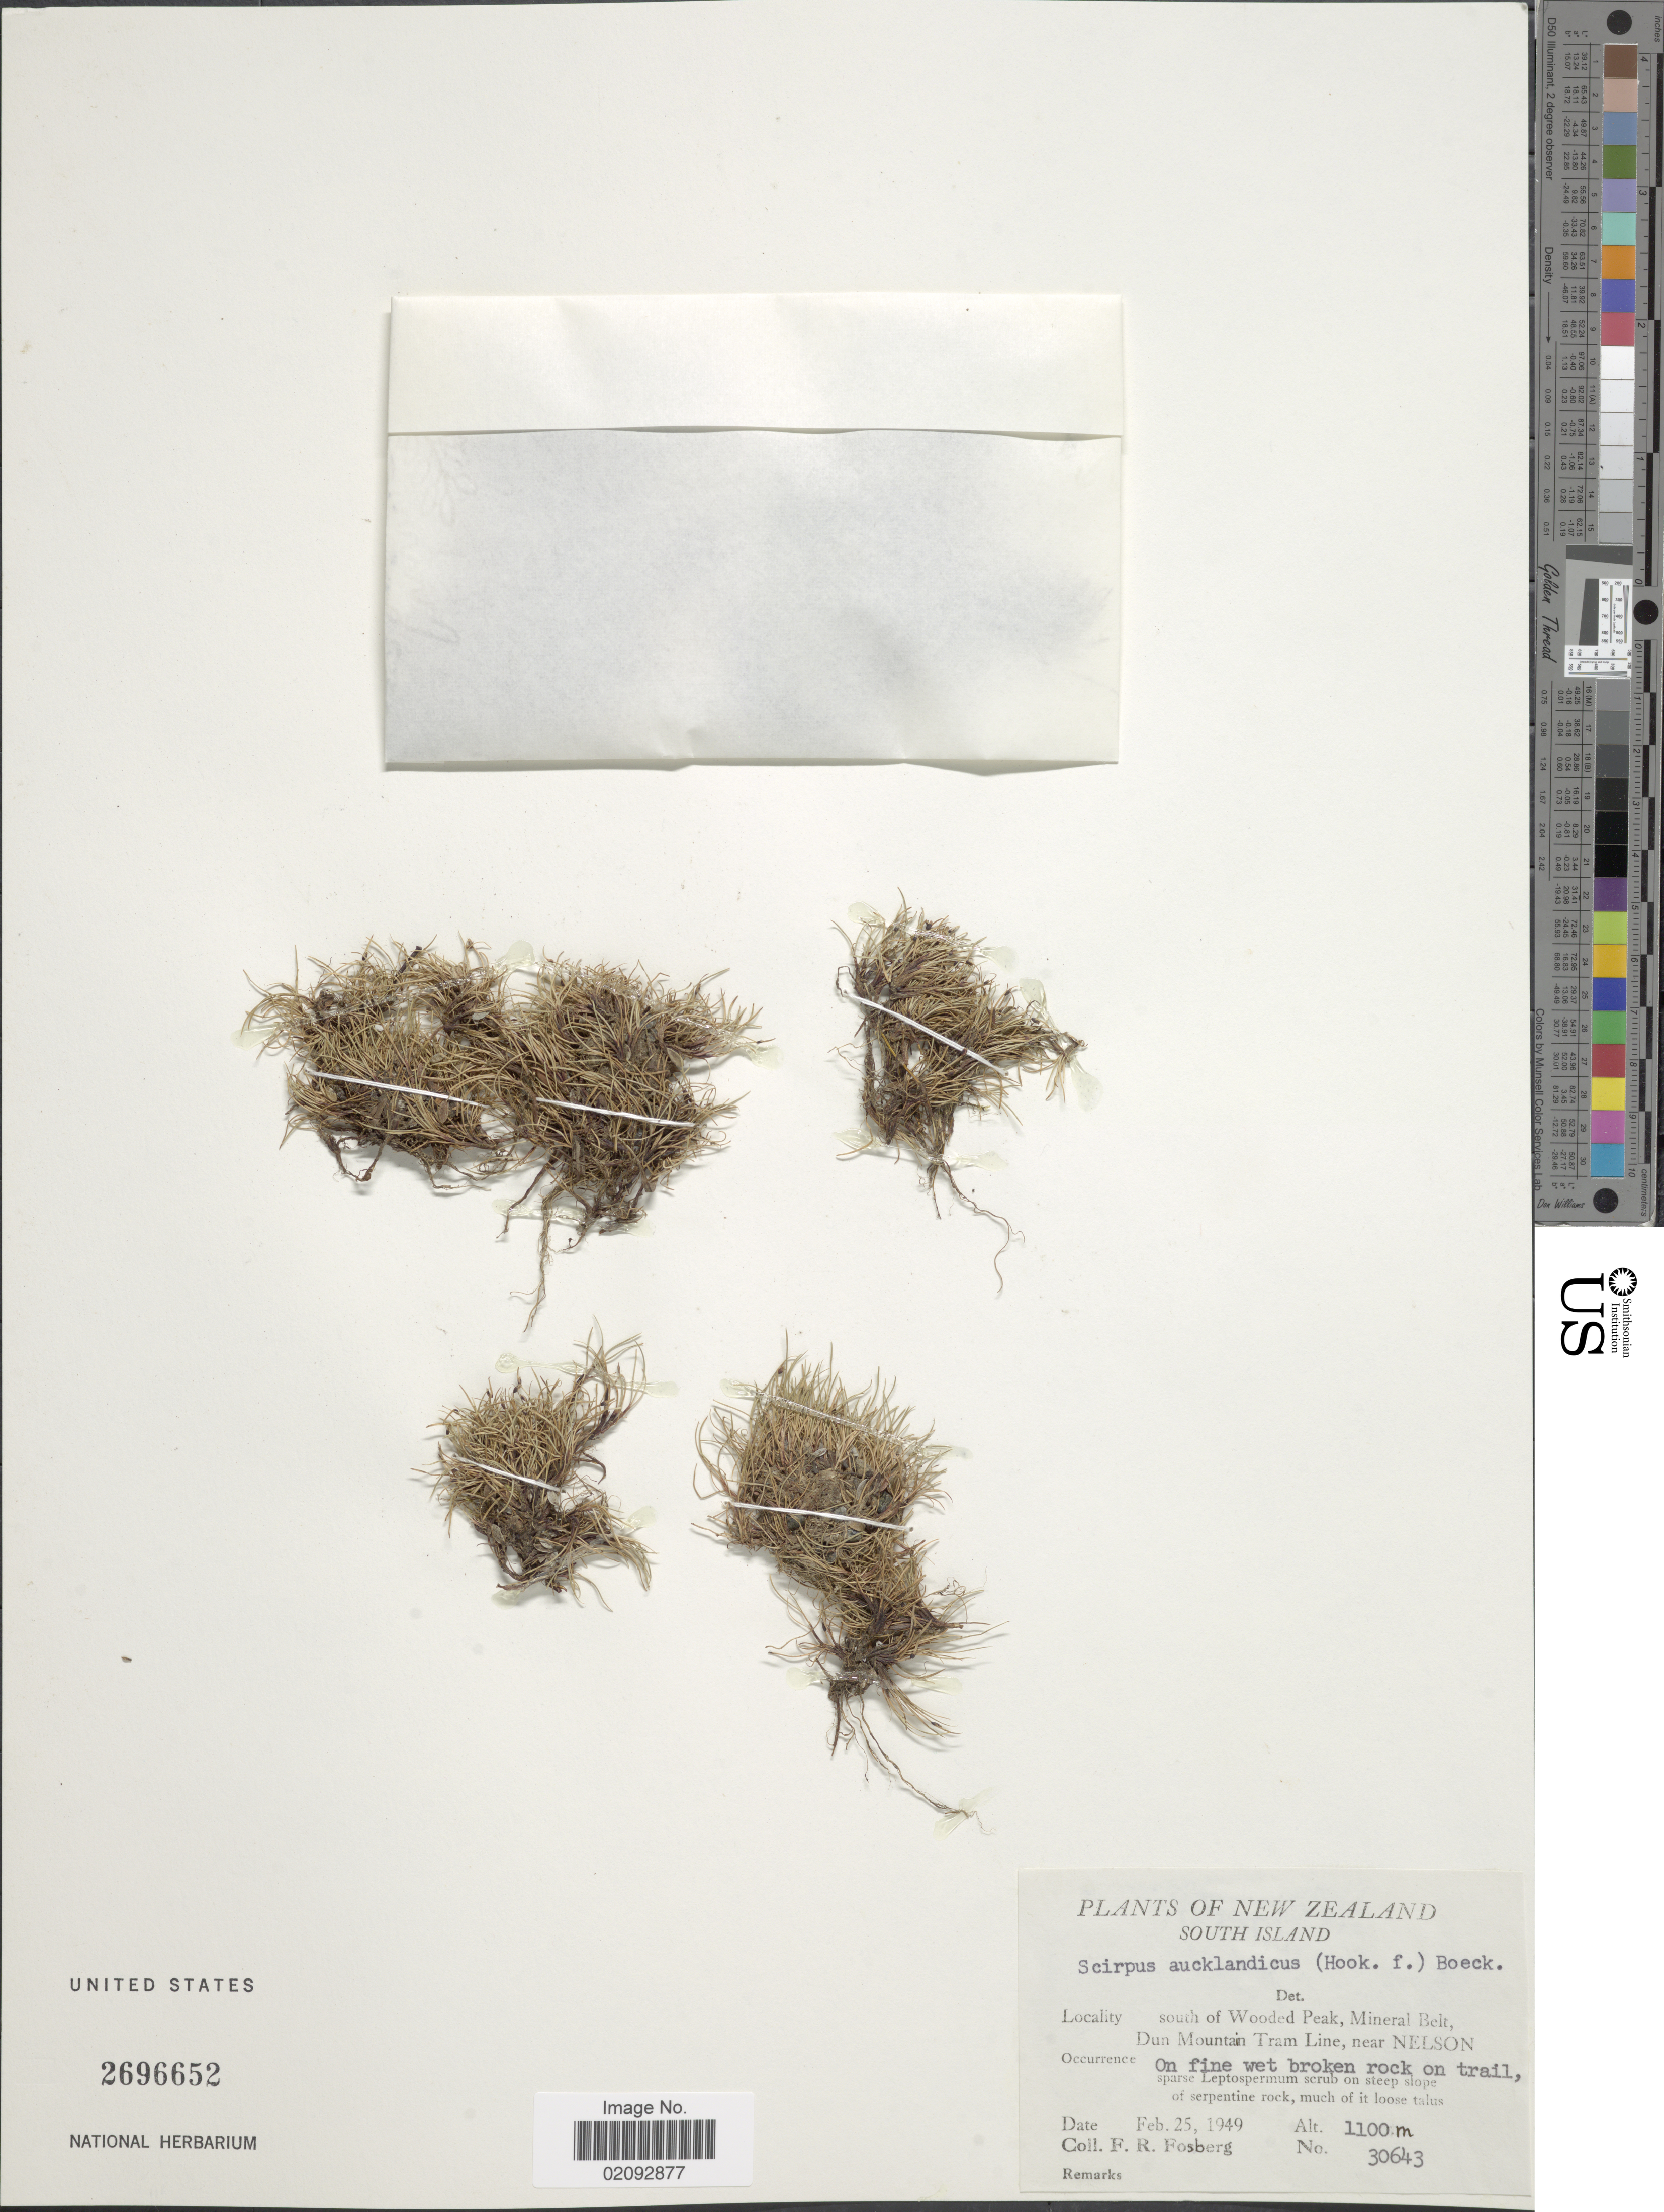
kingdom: Plantae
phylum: Tracheophyta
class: Liliopsida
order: Poales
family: Cyperaceae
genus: Isolepis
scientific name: Isolepis aucklandica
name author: Hook. f.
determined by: Strong, Mark T., (BOT), Smithsonian Institution - National Museum of Natural History (UNITED STATES)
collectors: F. R. Fosberg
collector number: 30643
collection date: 1949-02-25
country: New Zealand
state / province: Nelson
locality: South Island, south Wooded Peak, Mineral Belt, Dun Mountain Tram Line, near Nelson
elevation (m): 1100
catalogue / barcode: US 2696652